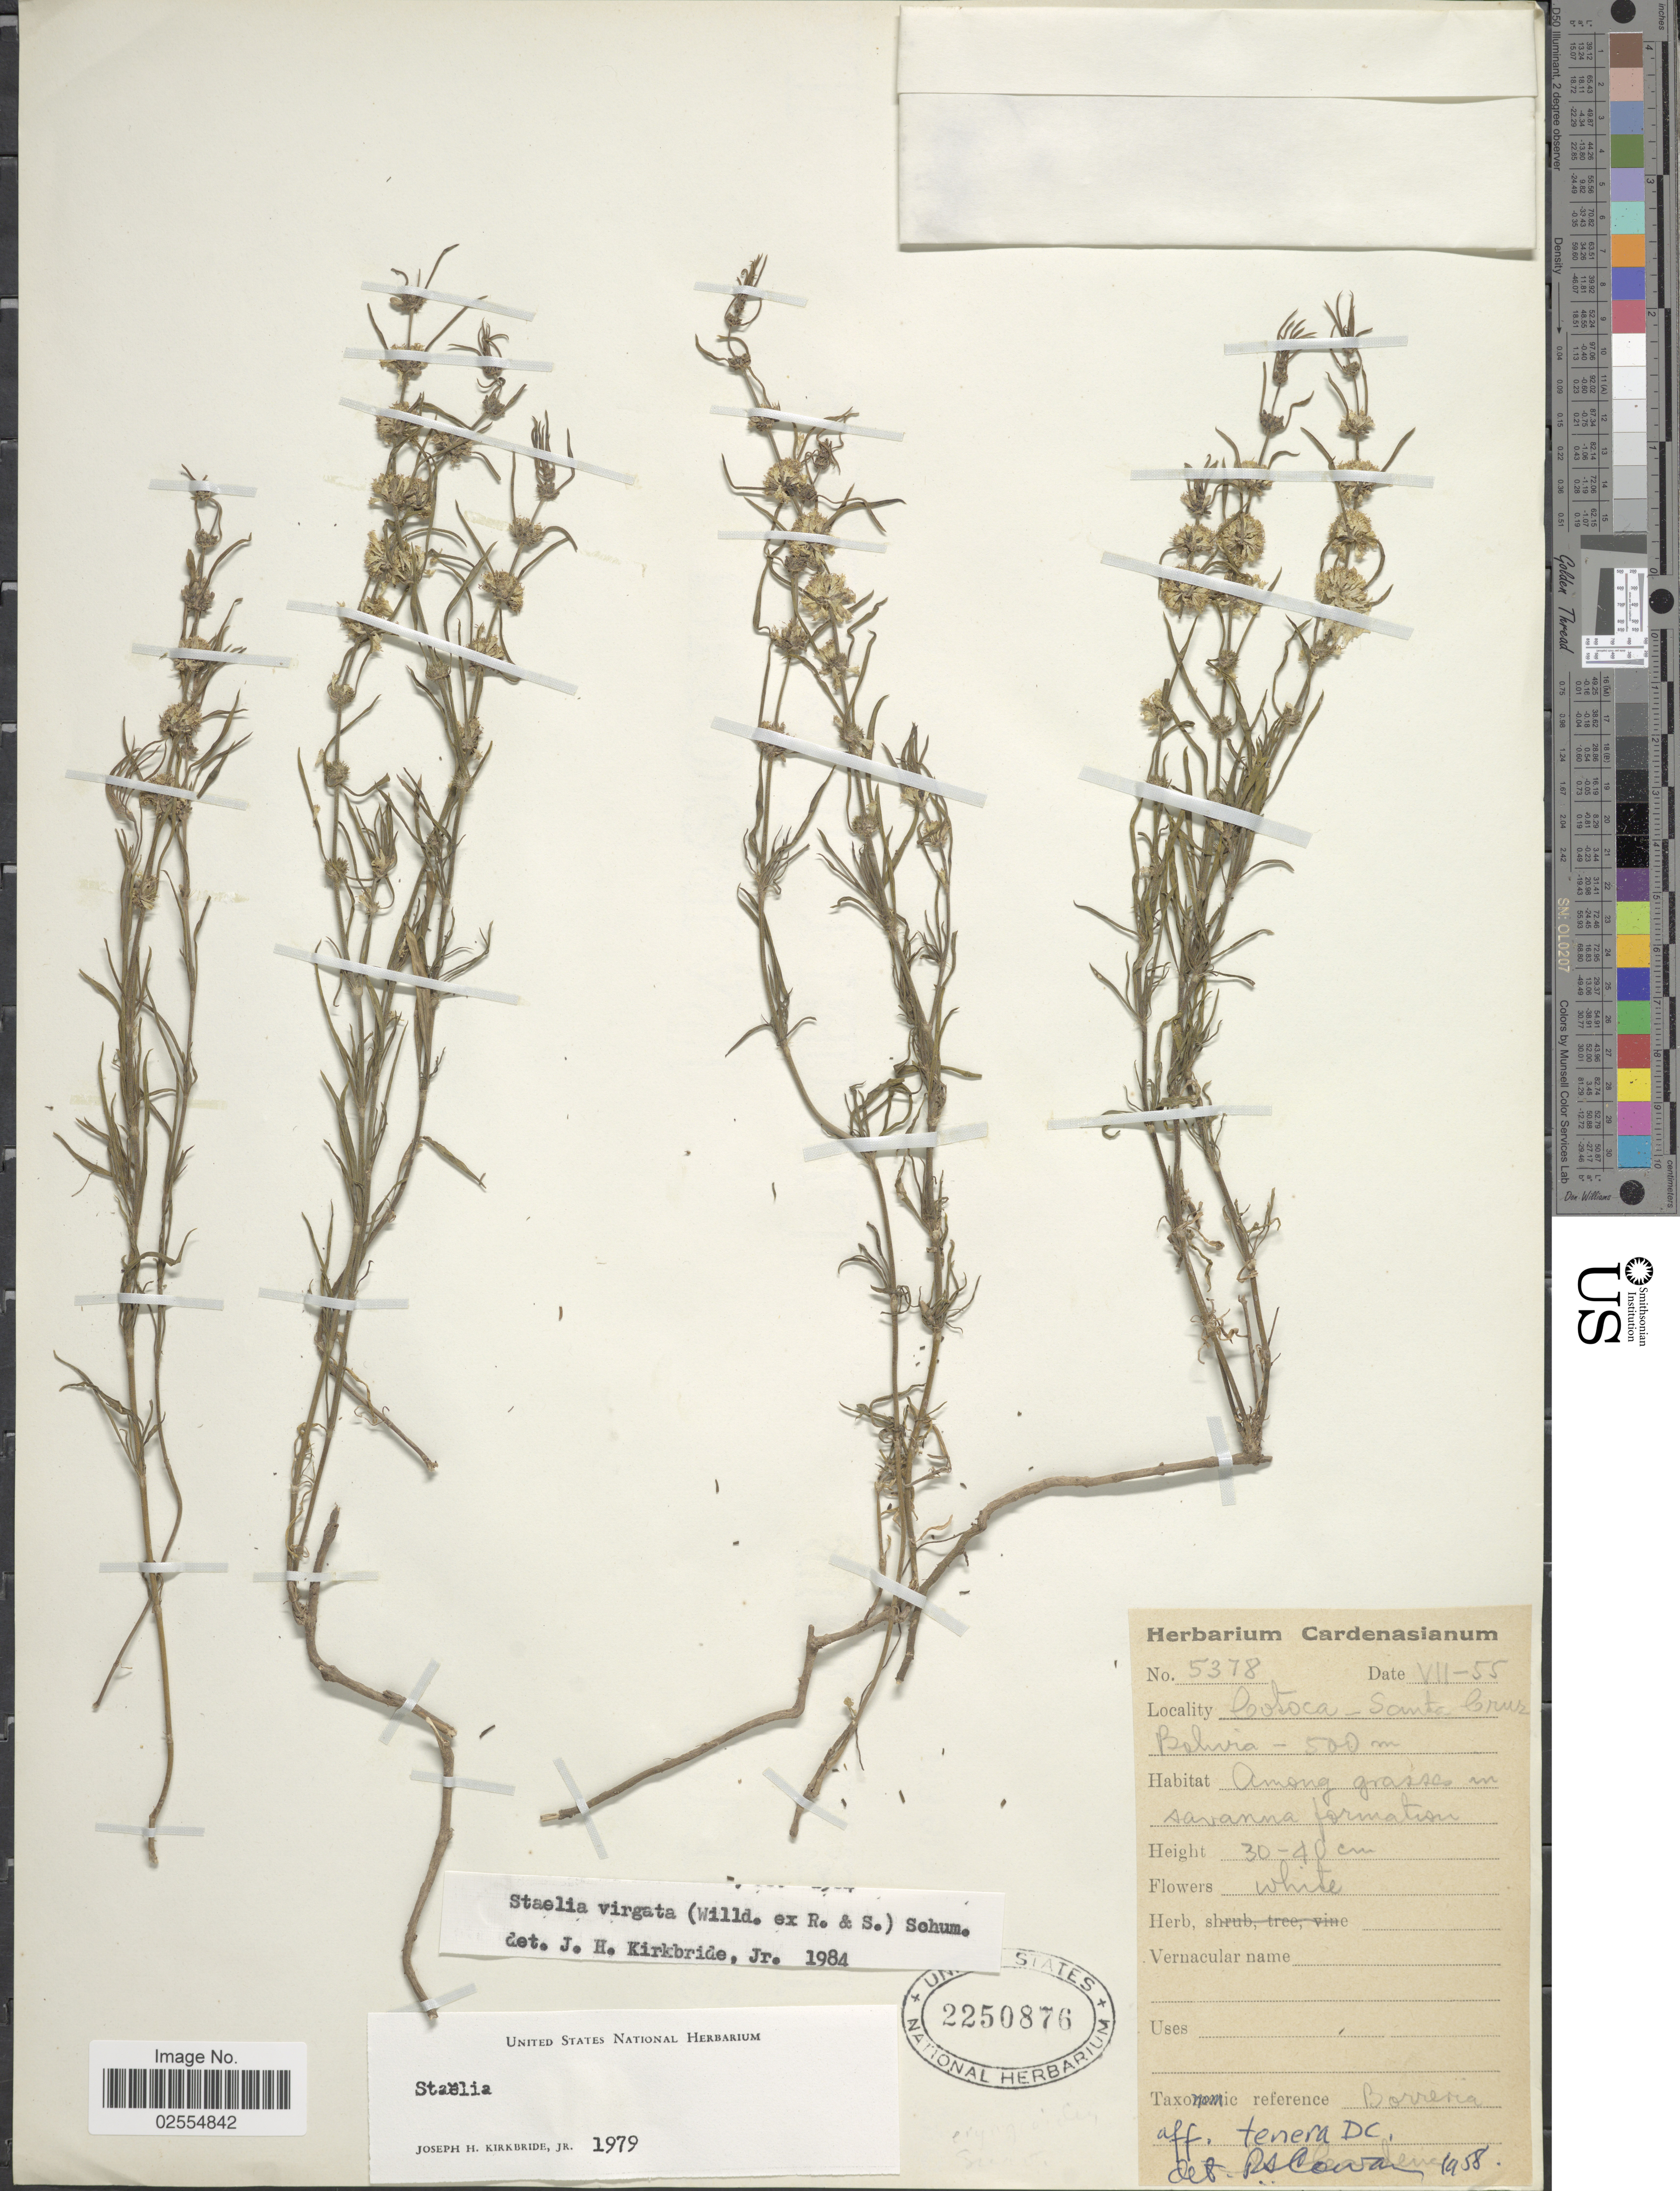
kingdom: Plantae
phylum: Tracheophyta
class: Magnoliopsida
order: Gentianales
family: Rubiaceae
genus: Staelia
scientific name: Staelia virgata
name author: (Link ex Roem. & Schult.) K. Schum.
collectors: ex herb. Cardenasianum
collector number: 5378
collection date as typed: Transcribed d/m/y: /7/55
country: Bolivia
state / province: Santa Cruz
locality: Cotoca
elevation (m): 500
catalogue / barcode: US 2250876